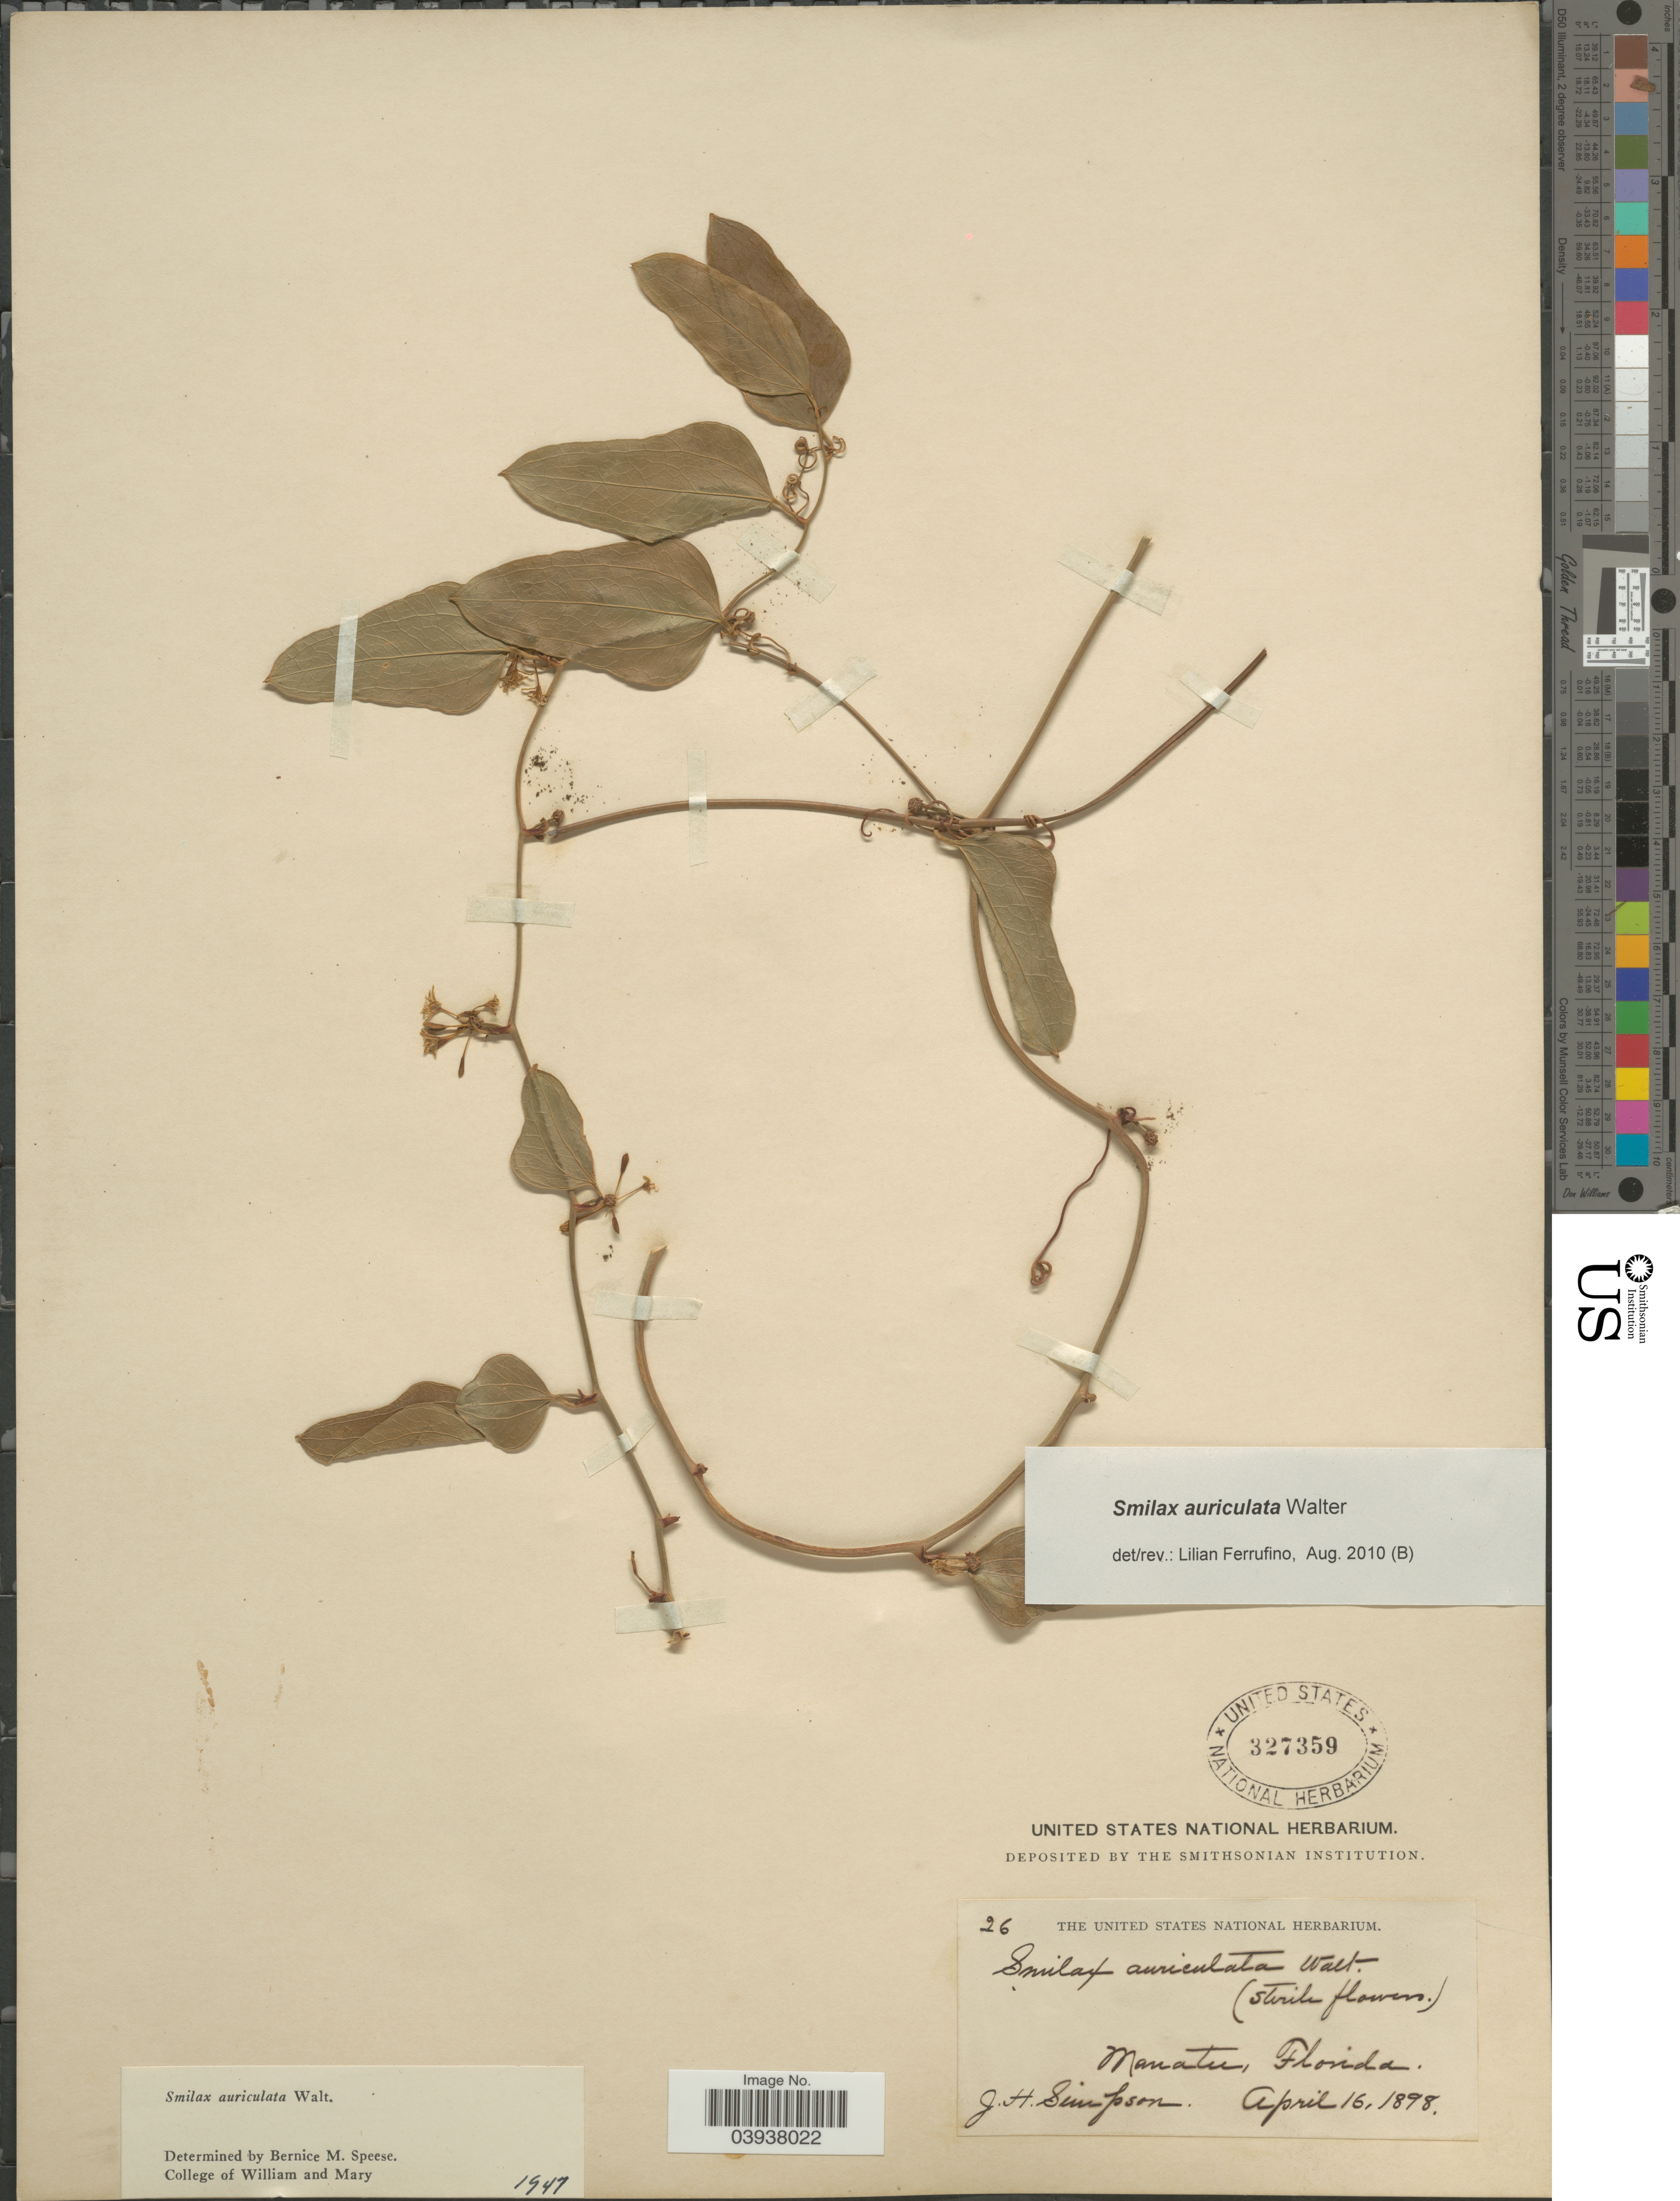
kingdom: Plantae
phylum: Tracheophyta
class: Liliopsida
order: Liliales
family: Smilacaceae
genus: Smilax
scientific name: Smilax auriculata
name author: Walter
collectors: J. H. Simpson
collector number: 26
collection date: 1898-04-16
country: United States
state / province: Florida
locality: Manatee.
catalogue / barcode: US 327359